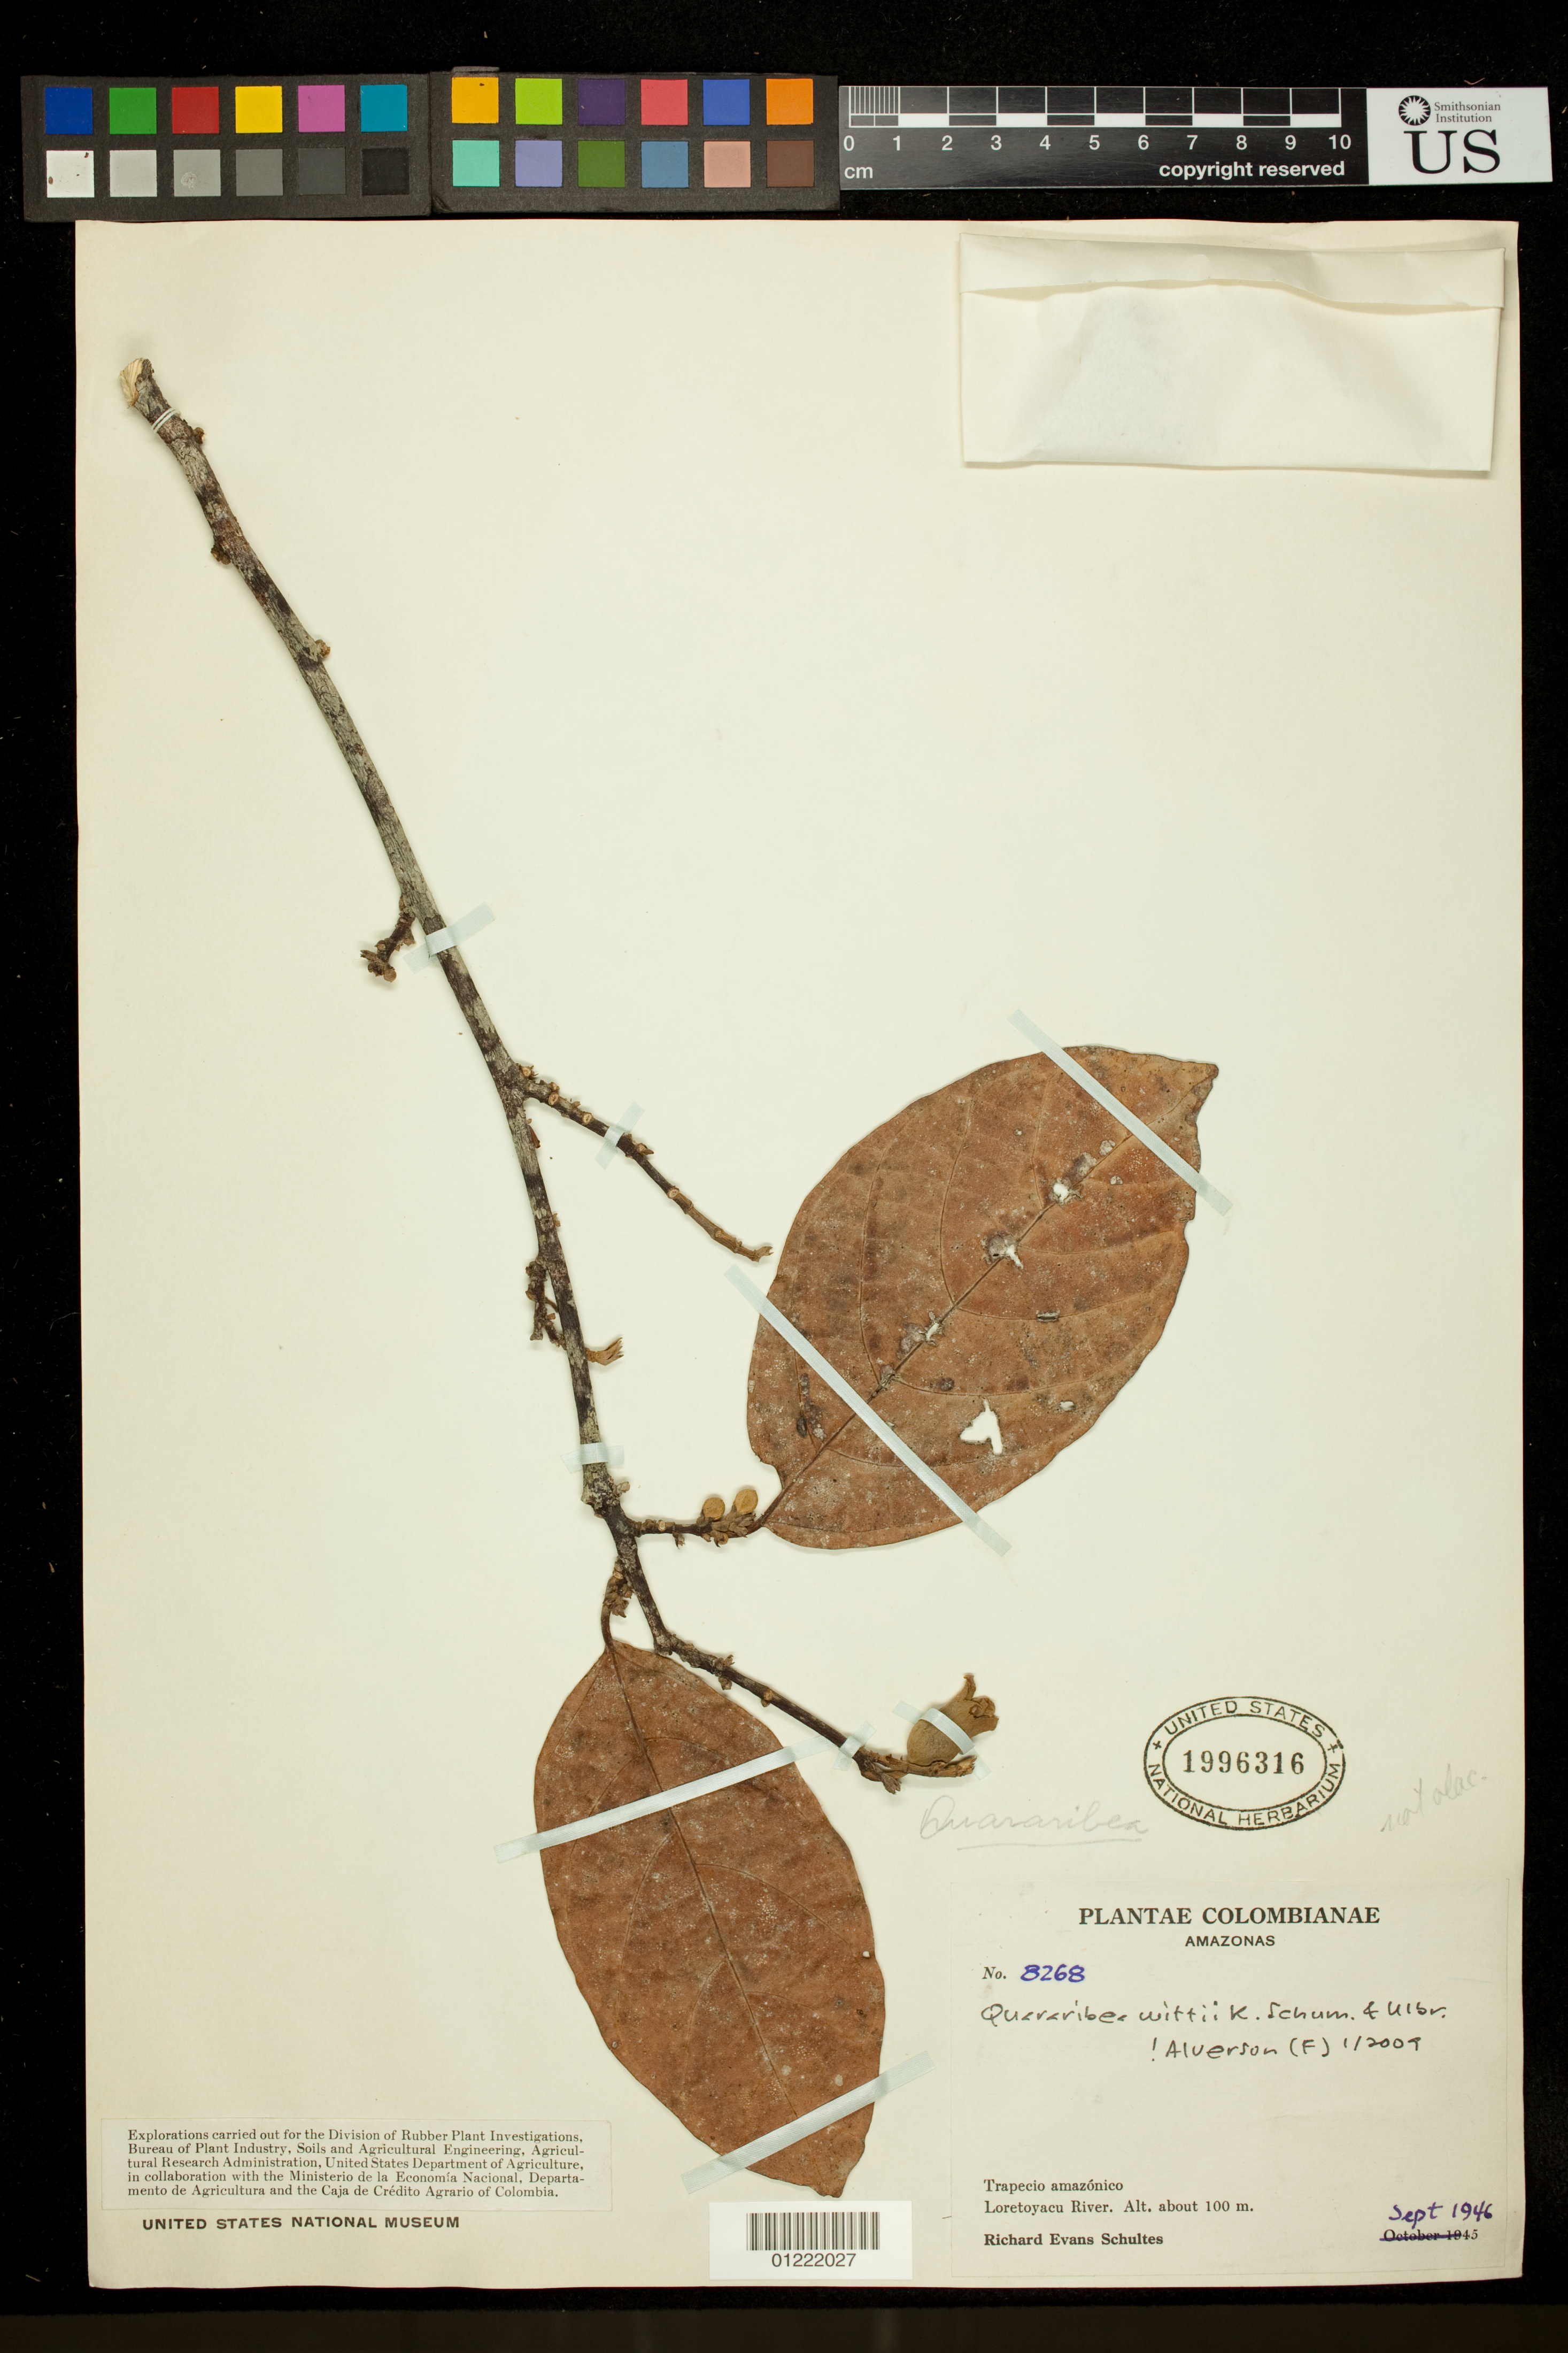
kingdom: Plantae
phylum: Tracheophyta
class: Magnoliopsida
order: Malvales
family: Malvaceae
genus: Quararibea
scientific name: Quararibea wittii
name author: K. Schum. & Ulbr.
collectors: R. E. Schultes & G. A. Black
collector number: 8268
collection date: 1946-09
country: Colombia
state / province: Amazônas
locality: Trapecio amazonico. Loretoyacu River.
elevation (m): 100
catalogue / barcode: US 1996316